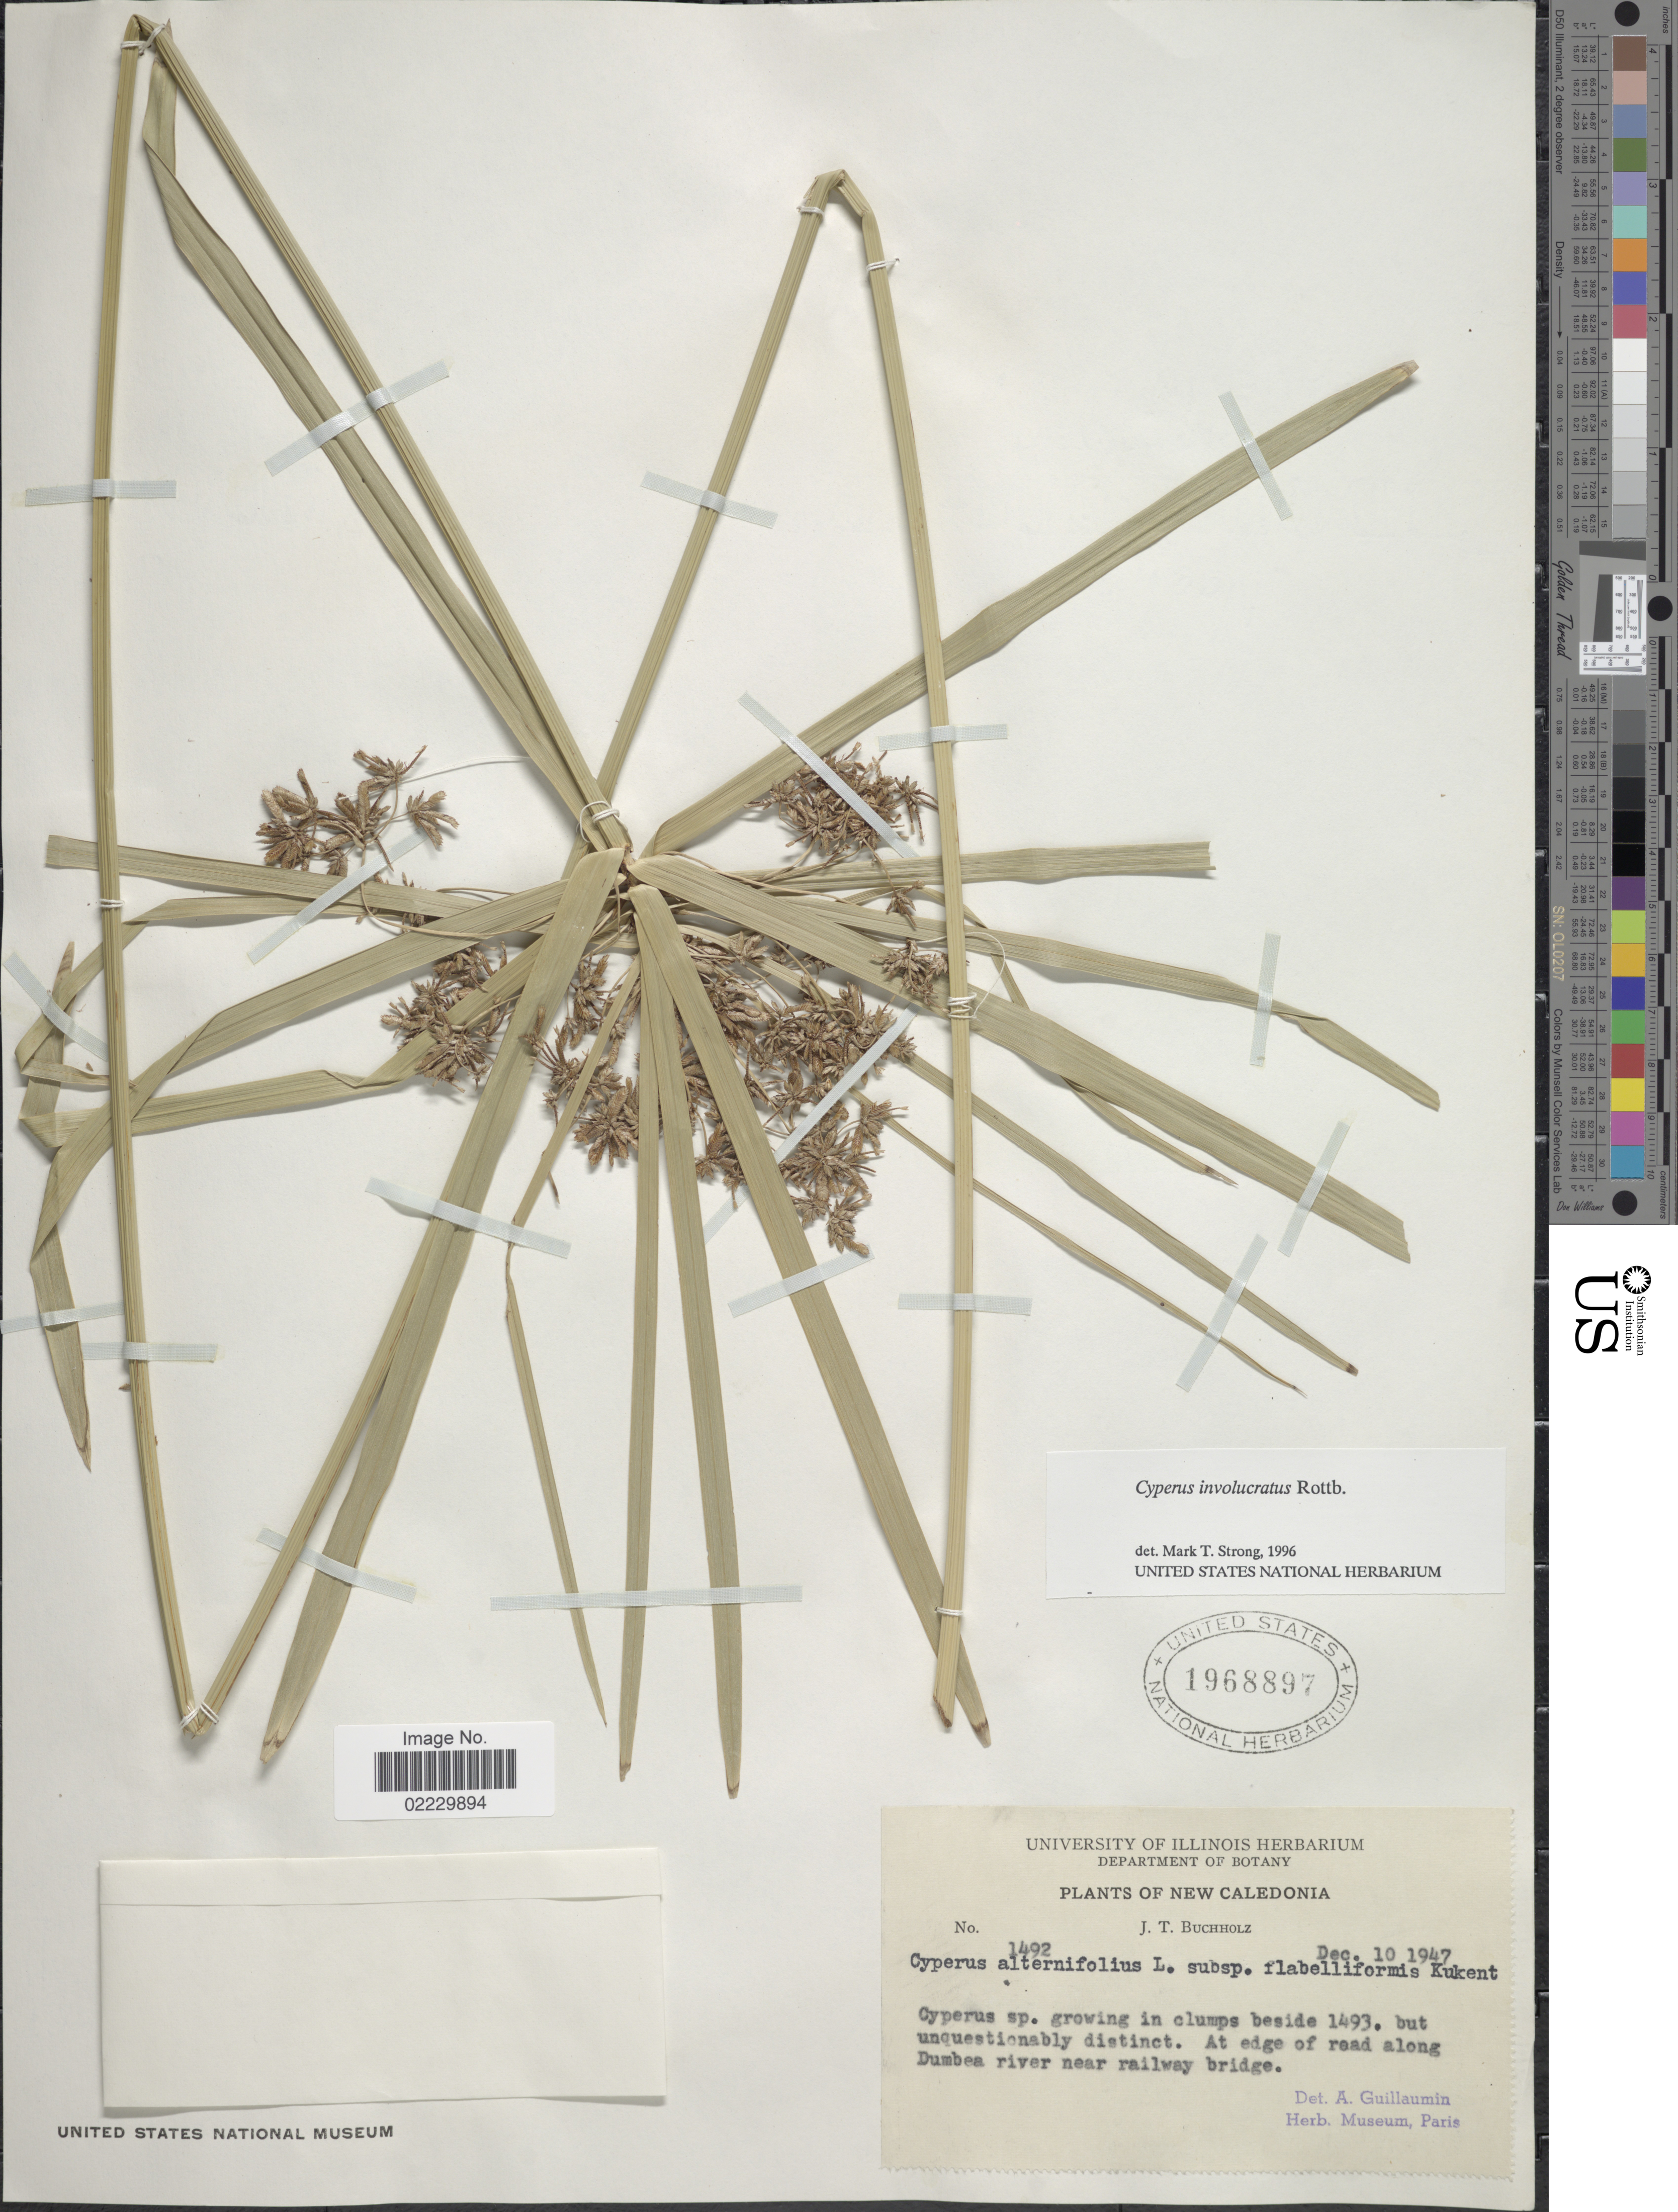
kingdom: Plantae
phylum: Tracheophyta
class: Liliopsida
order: Poales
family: Cyperaceae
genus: Cyperus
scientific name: Cyperus involucratus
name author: Rottb.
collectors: J. T. Buchholz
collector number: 1492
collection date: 1947-12-10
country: New Caledonia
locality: At edge of road along Dumbea river near railway bridge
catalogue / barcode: US 1968897